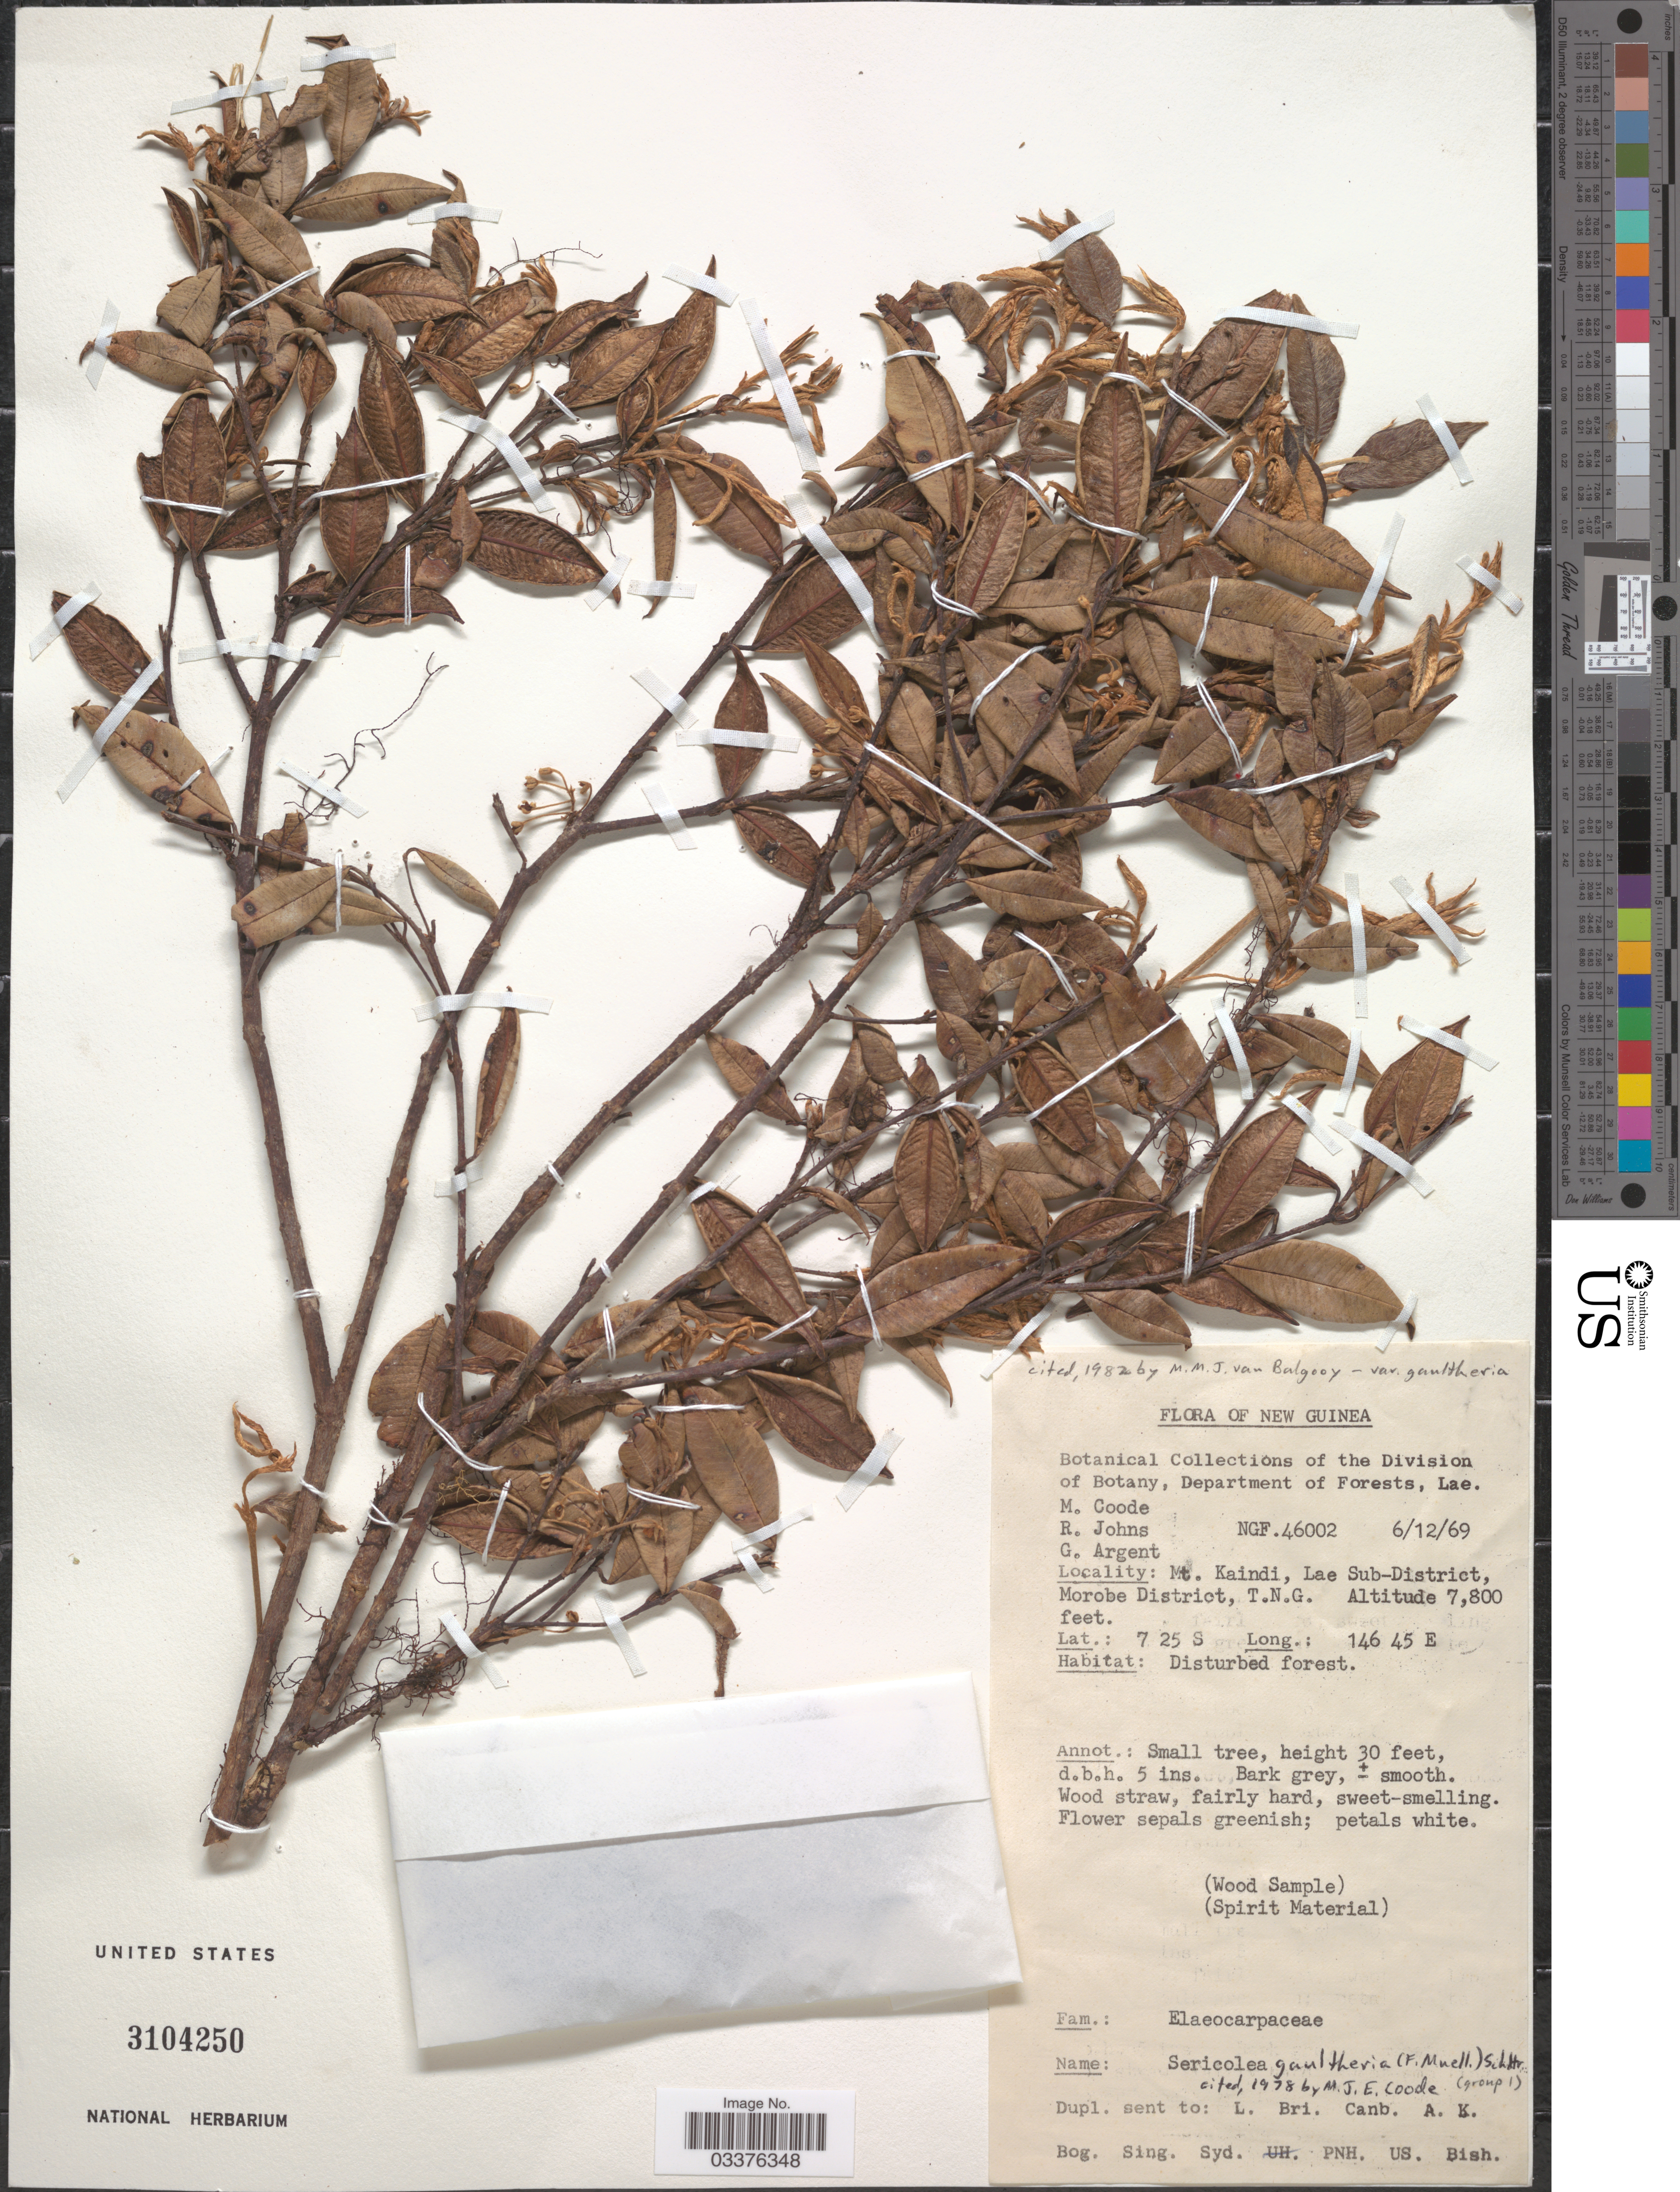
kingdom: Plantae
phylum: Tracheophyta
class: Magnoliopsida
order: Oxalidales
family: Elaeocarpaceae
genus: Sericolea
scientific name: Sericolea gaultheria var. gaultheria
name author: (F. Muell.) Schltr.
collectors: M. Coode, R. Johns & G. Argent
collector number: NGF.46002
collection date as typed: Transcribed d/m/y: 6/12/69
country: Papua New Guinea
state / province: Morobe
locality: New Guinea. Mt. Kaindi, Lae Sub-District, Morobe District, T.N.G.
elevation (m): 2377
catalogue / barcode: US 3104250